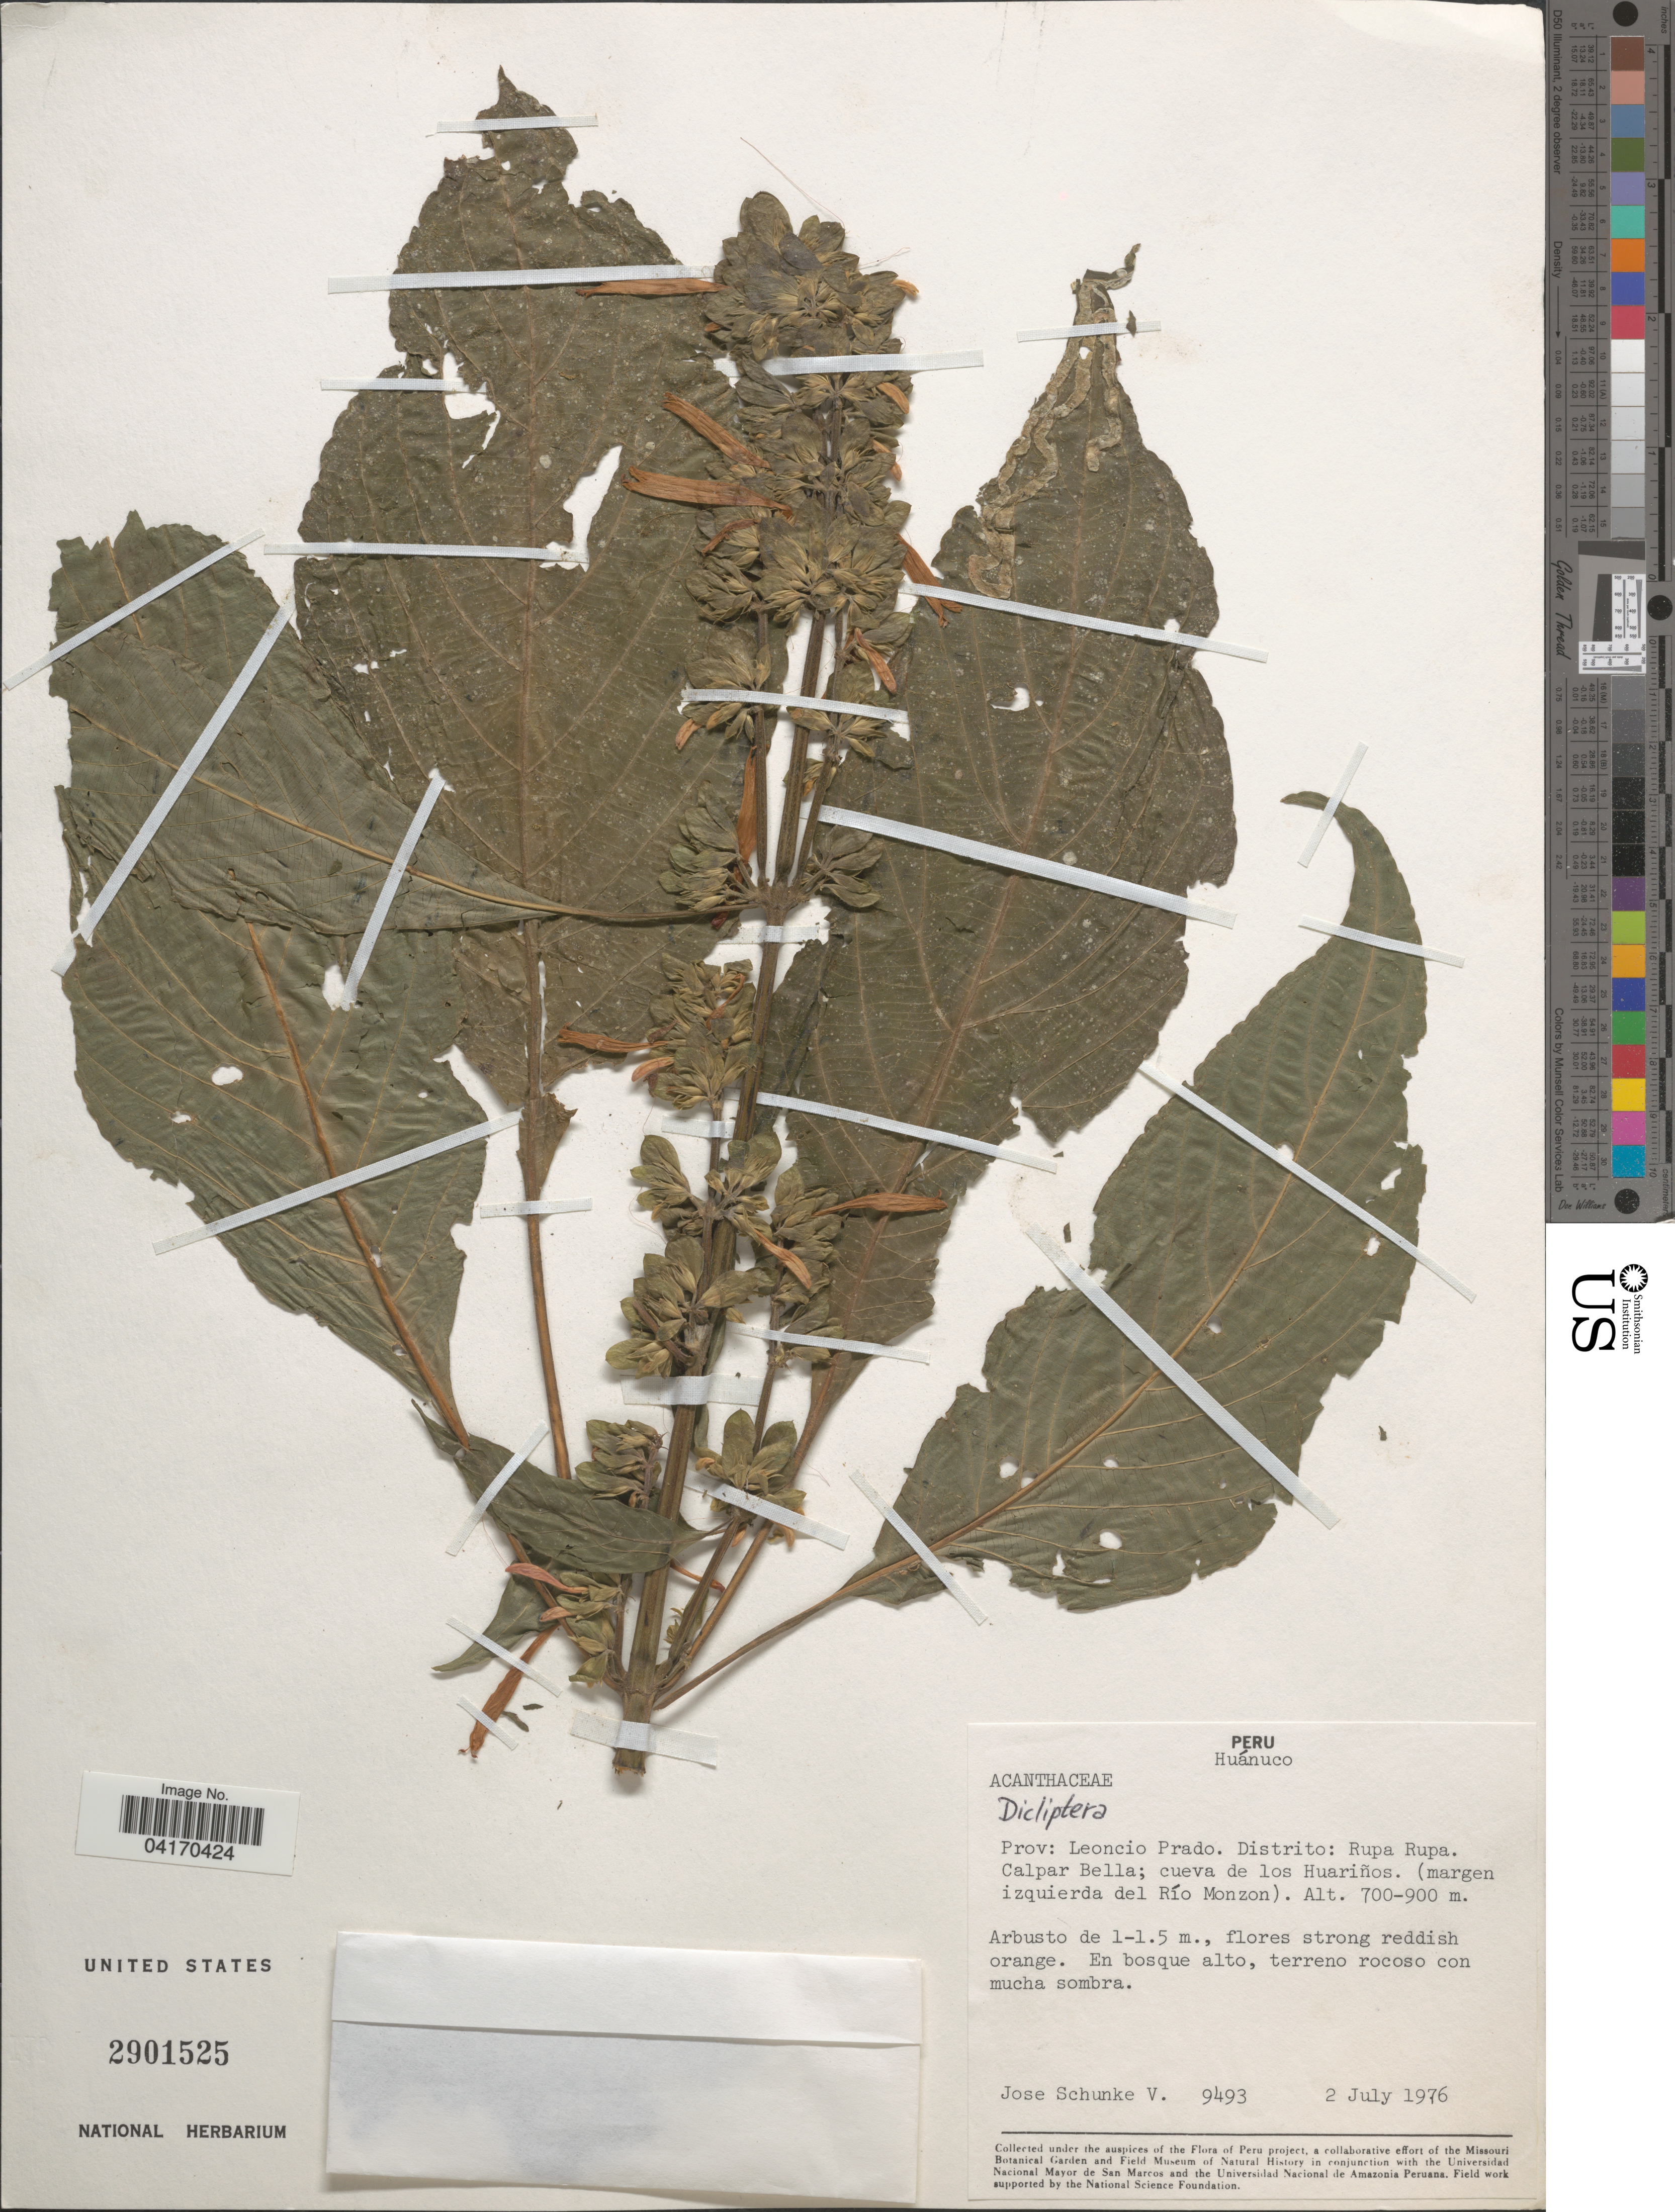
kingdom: Plantae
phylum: Tracheophyta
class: Magnoliopsida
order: Lamiales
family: Acanthaceae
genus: Dicliptera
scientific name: Dicliptera sp.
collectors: J. Schunke Vigo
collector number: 9493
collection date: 1976-07-02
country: Peru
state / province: Huánuco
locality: Prov. Leoncio Prado. Distrito: Rupa Rupa. Calpar Bella; cueva de los Huariños (margen izquierda del Río Monzon).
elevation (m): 700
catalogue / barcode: US 2901525